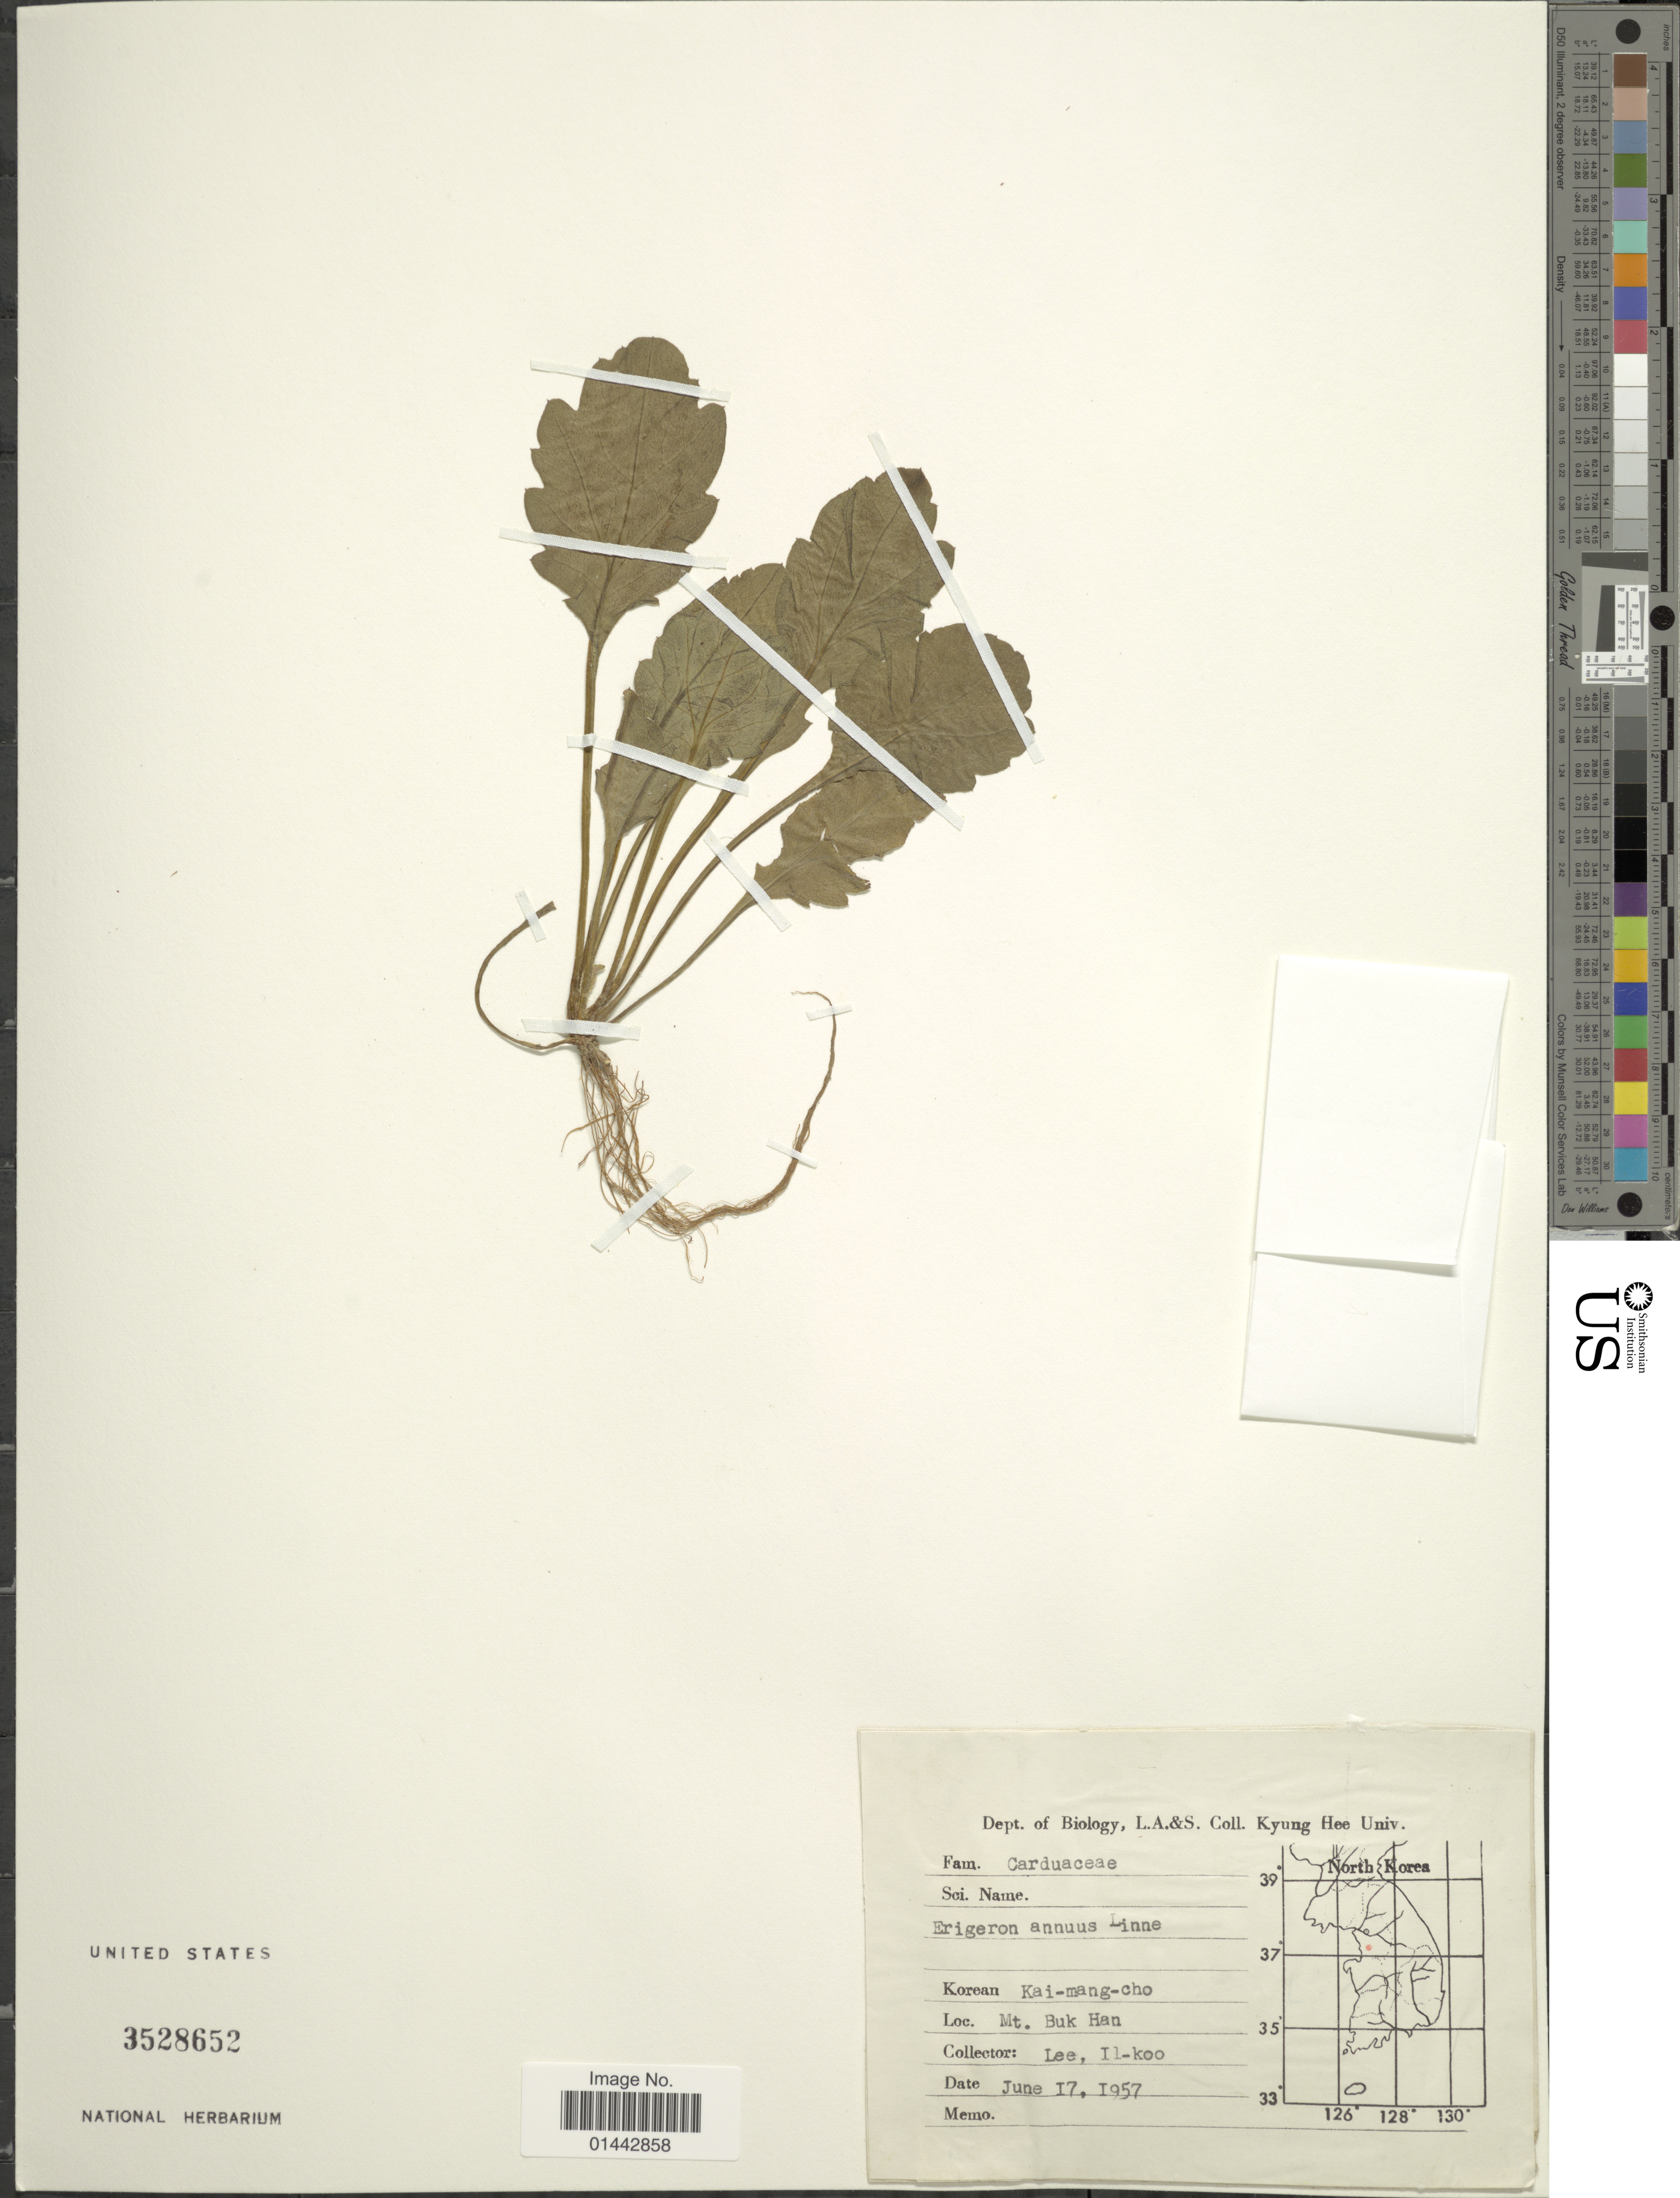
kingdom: Plantae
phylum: Tracheophyta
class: Magnoliopsida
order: Asterales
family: Asteraceae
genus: Erigeron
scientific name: Erigeron annuus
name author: (L.) Pers.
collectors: I. Lee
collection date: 1957-06-17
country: South Korea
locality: Mt. Buk Han.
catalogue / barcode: US 3528652